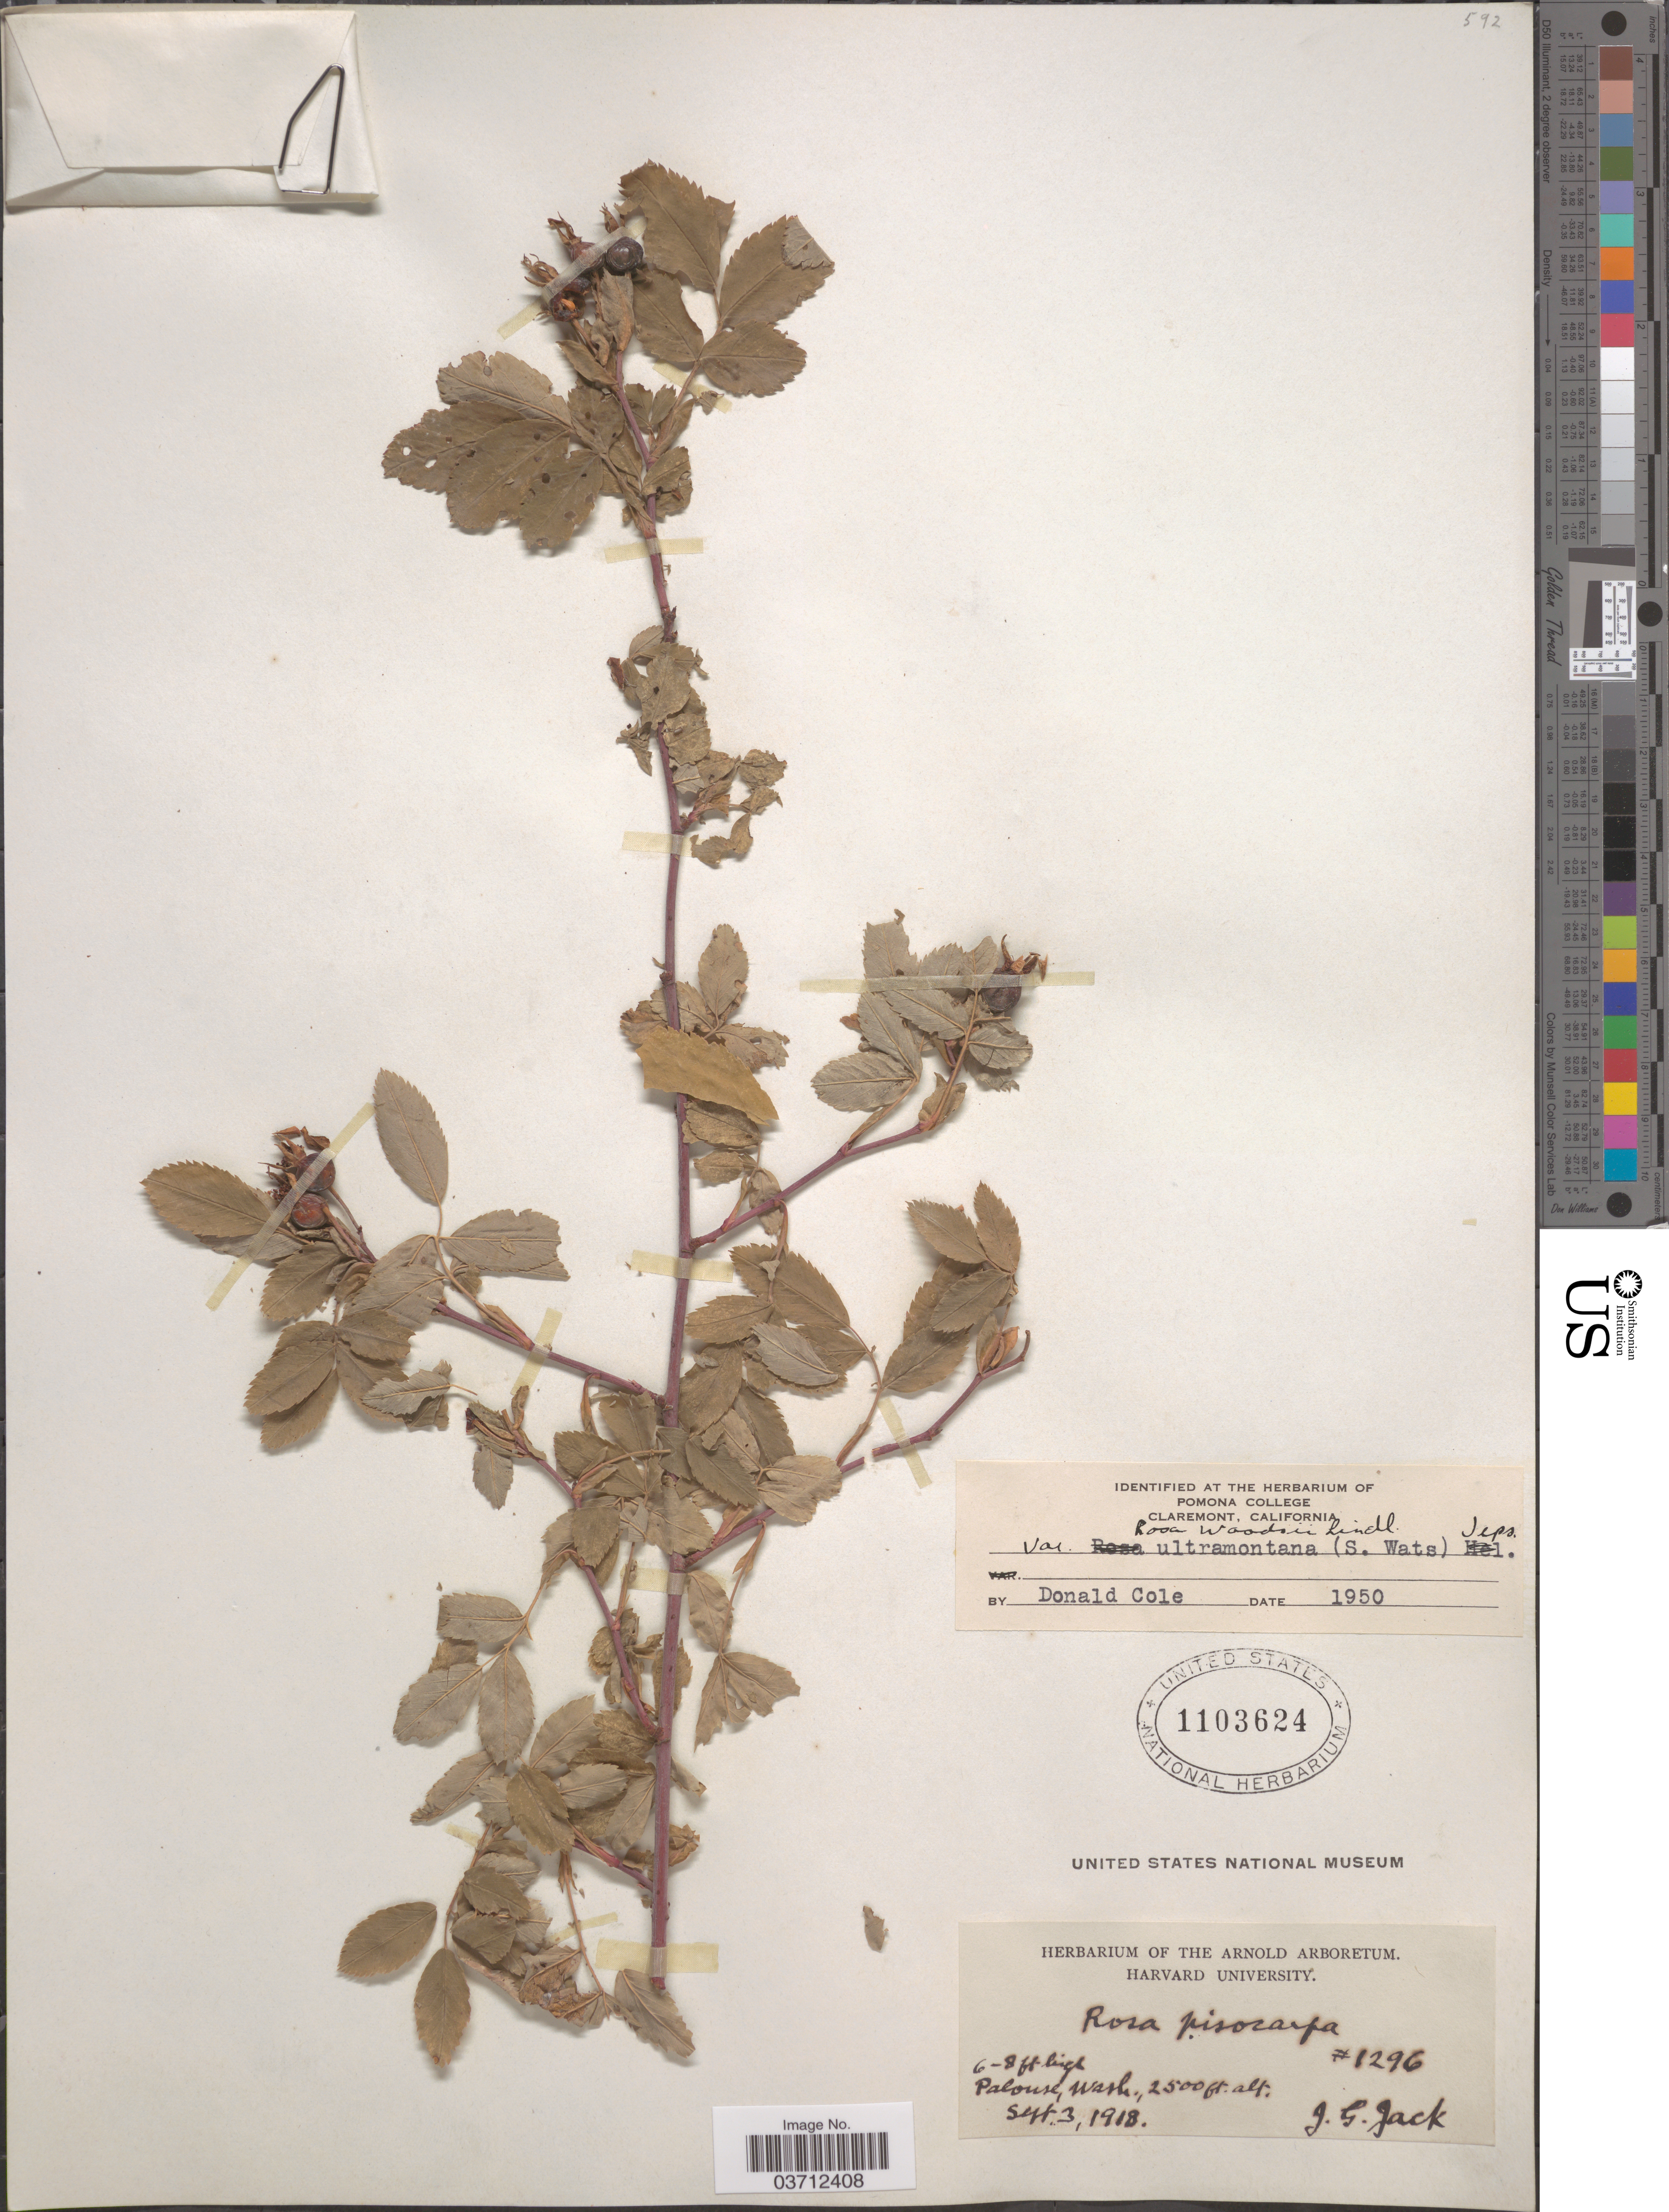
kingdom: Plantae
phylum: Tracheophyta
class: Magnoliopsida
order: Rosales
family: Rosaceae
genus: Rosa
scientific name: Rosa woodsii var. ultramontana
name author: Lindl.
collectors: J. G. Jack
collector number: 1296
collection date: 1918-09-03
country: United States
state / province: Washington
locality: Palouse.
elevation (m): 762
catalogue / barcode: US 1103624